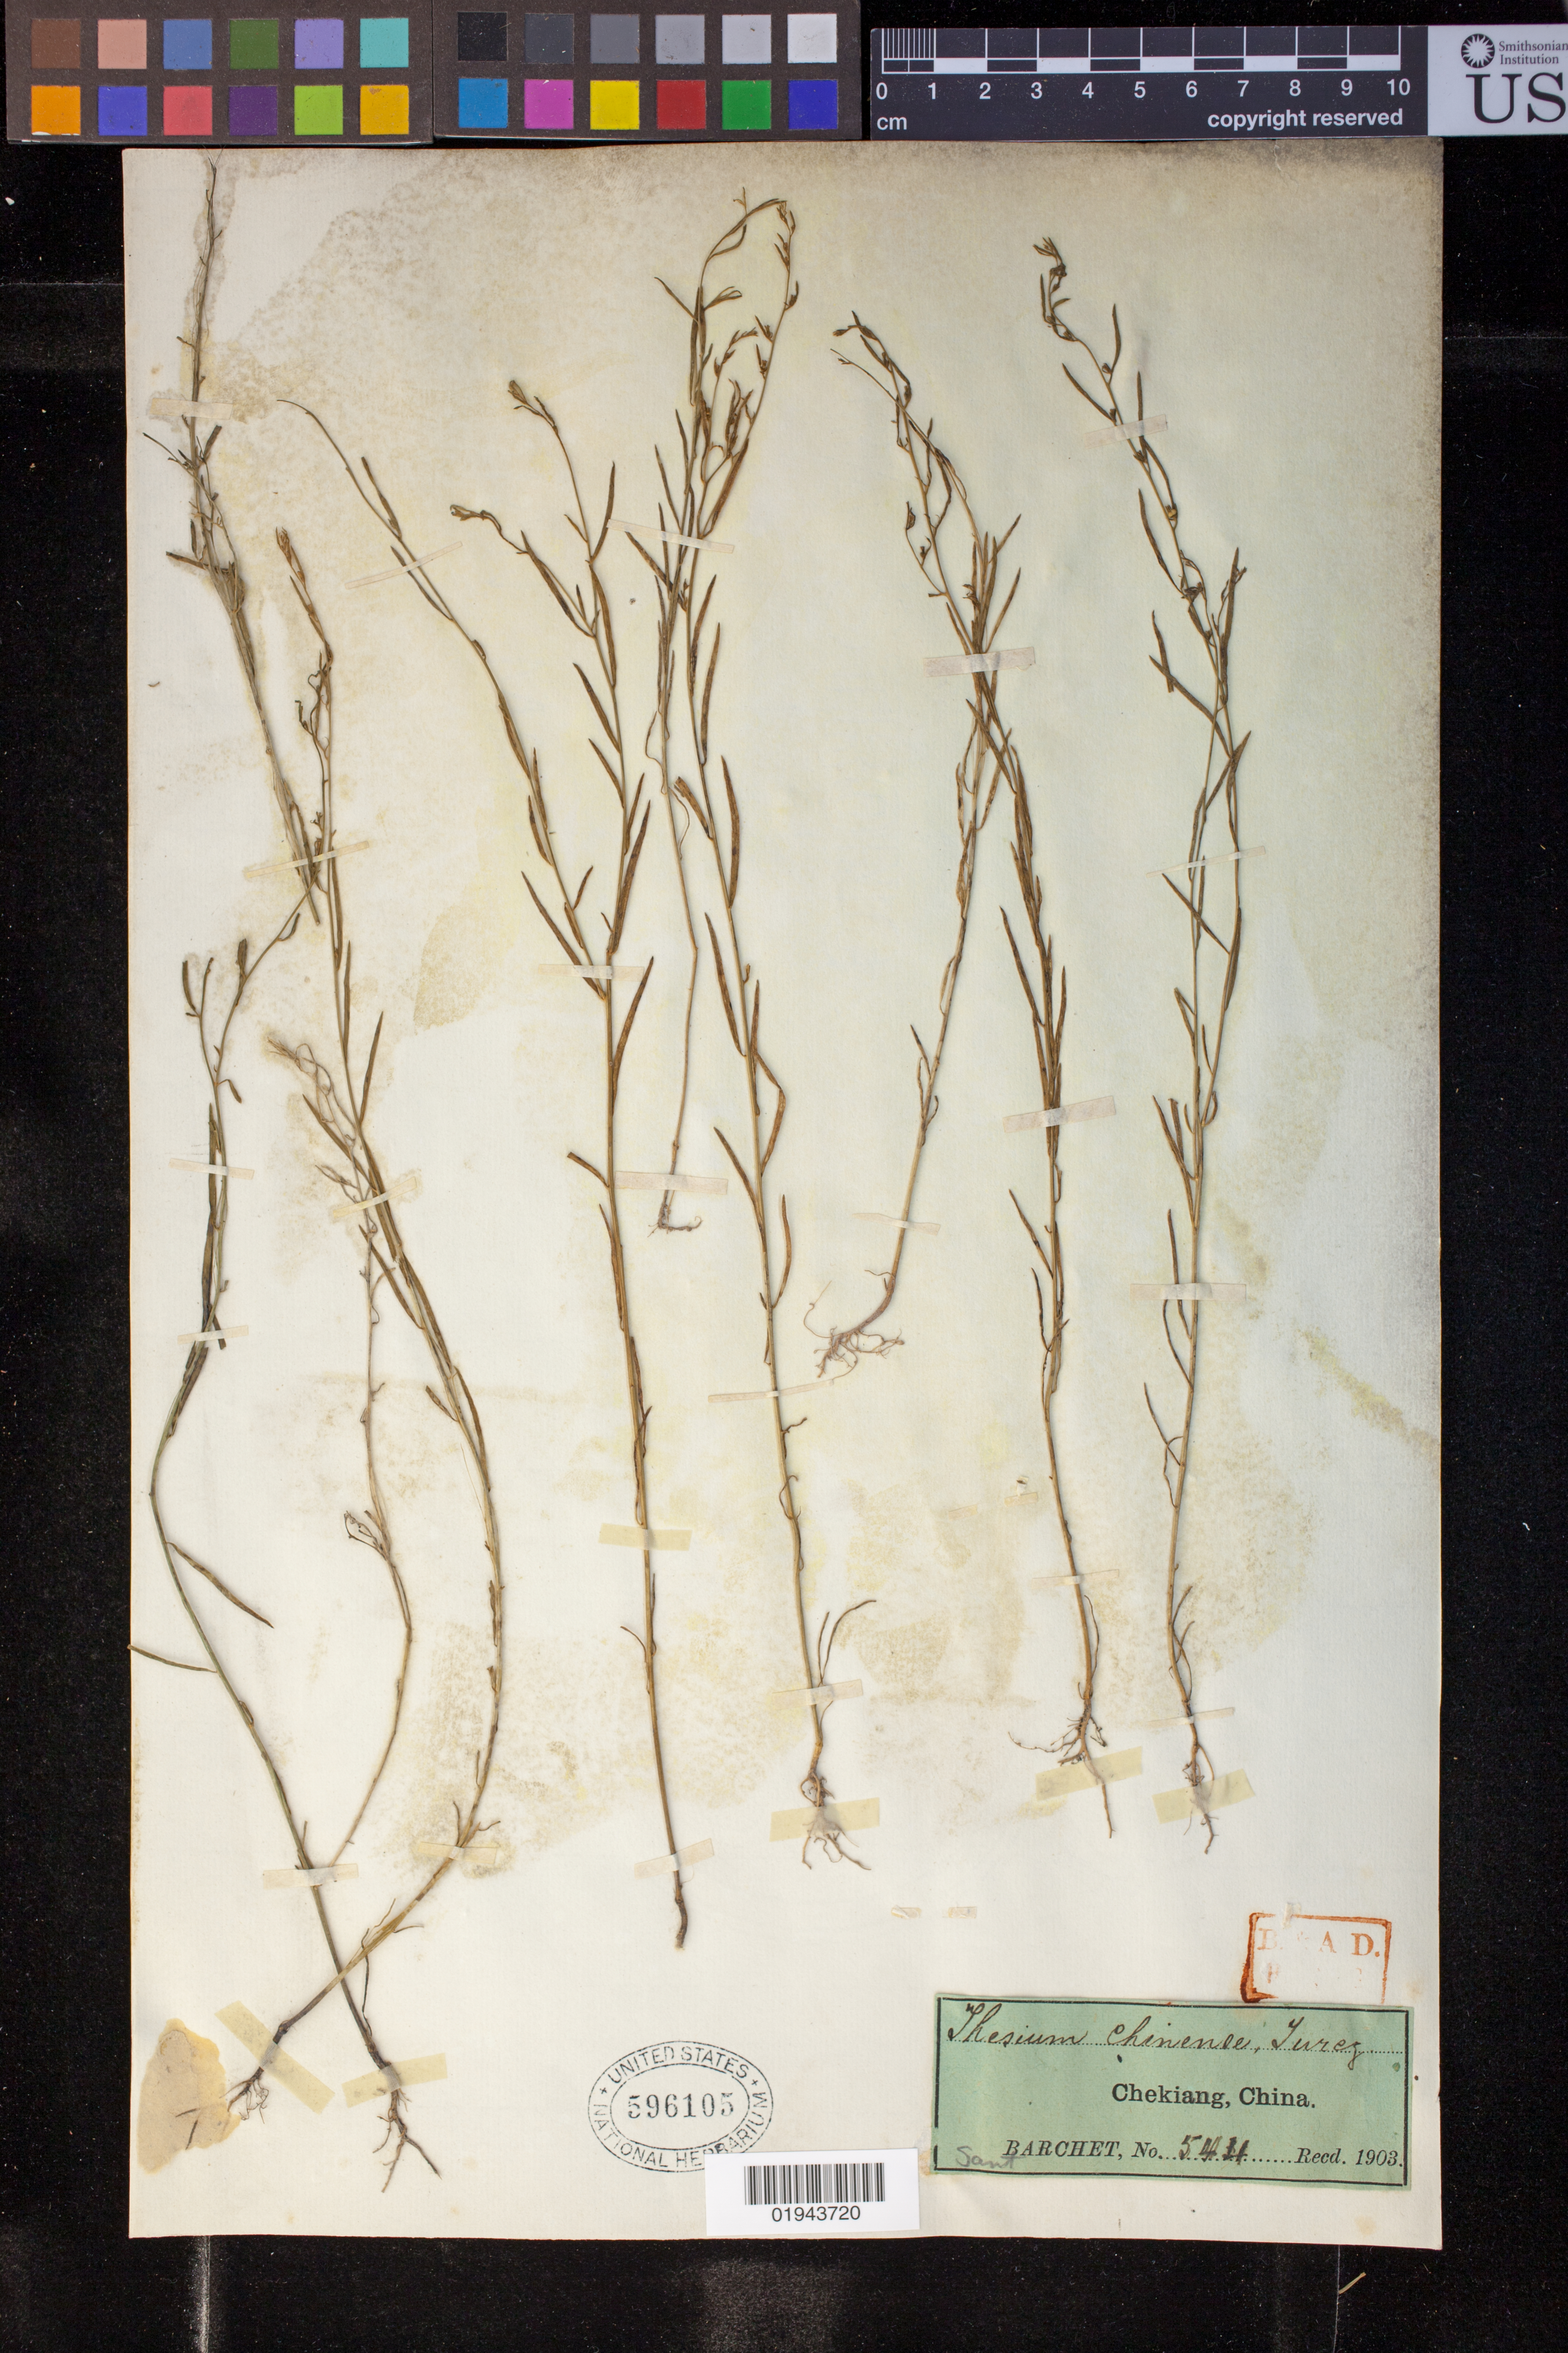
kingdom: Plantae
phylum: Tracheophyta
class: Magnoliopsida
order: Santalales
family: Thesiaceae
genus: Thesium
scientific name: Thesium chinense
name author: Turcz.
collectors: Barchet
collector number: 5411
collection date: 1903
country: China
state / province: Zhejiang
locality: Chekiang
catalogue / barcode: US 596105